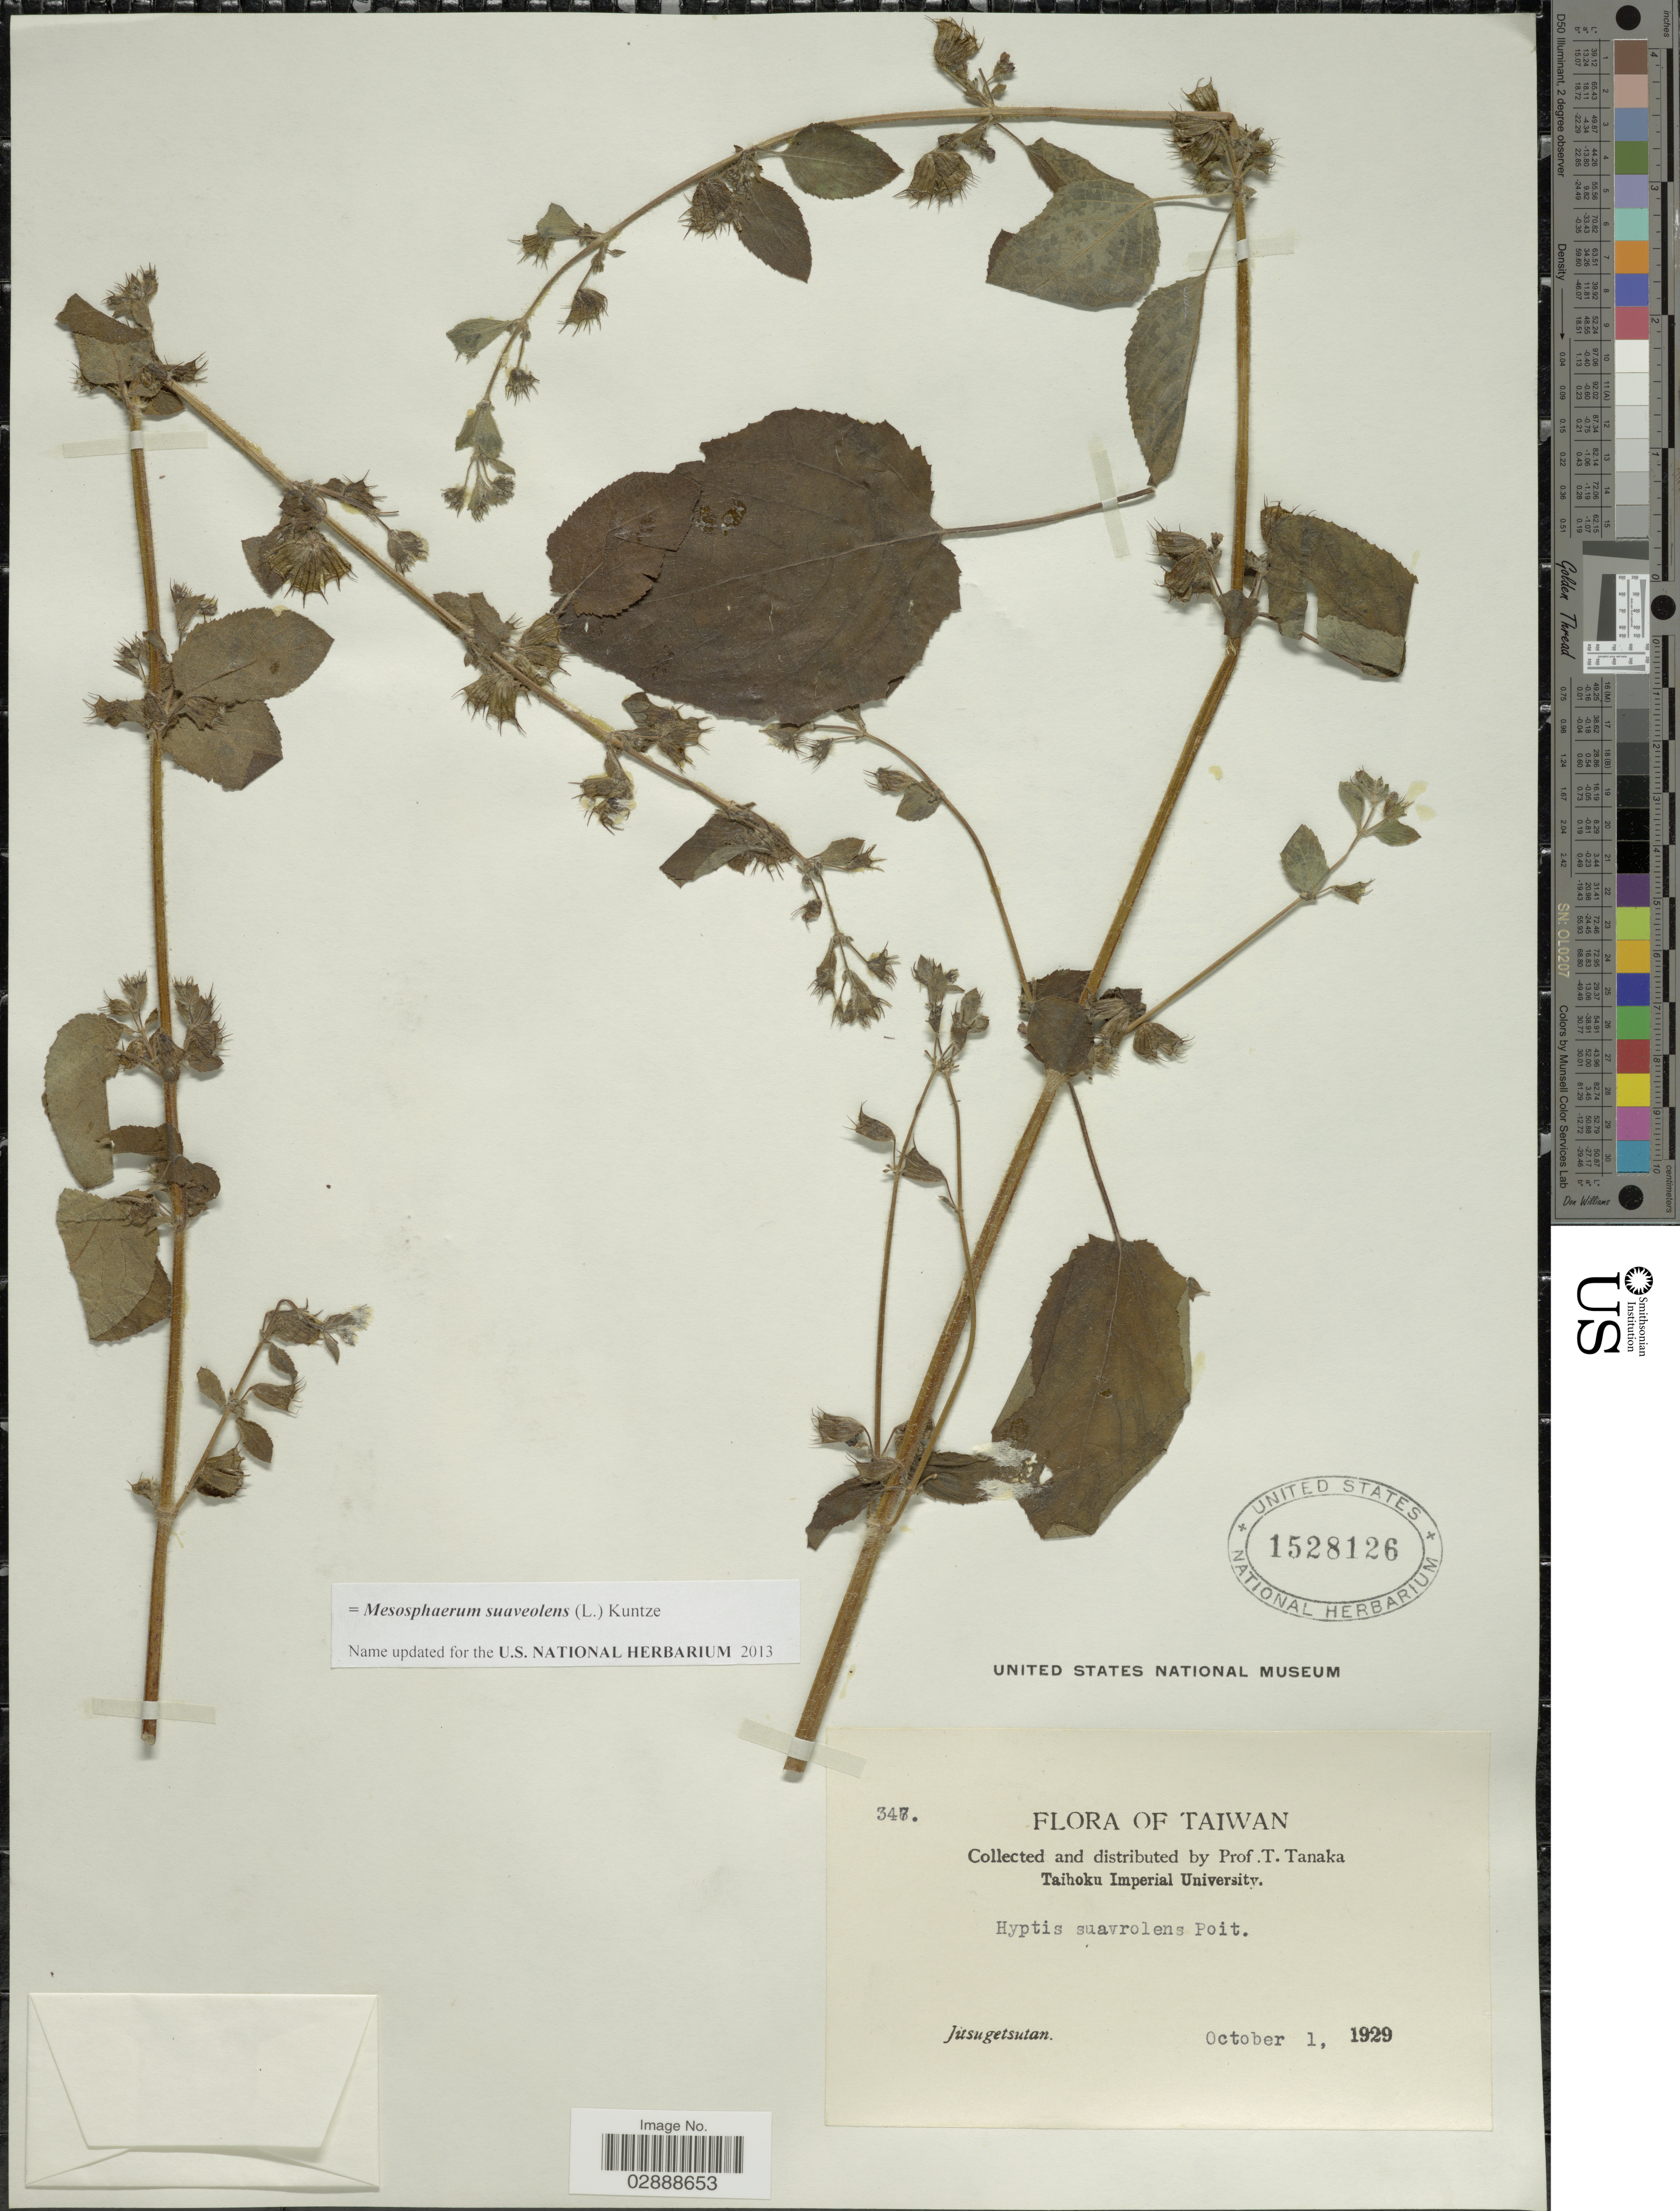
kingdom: Plantae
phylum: Tracheophyta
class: Magnoliopsida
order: Lamiales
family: Lamiaceae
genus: Mesosphaerum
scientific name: Mesosphaerum suaveolens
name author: (L.) Kuntze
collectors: T. Tanaka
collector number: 347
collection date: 1929-10-01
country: Taiwan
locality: Jitsugetsutan.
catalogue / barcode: US 1528126